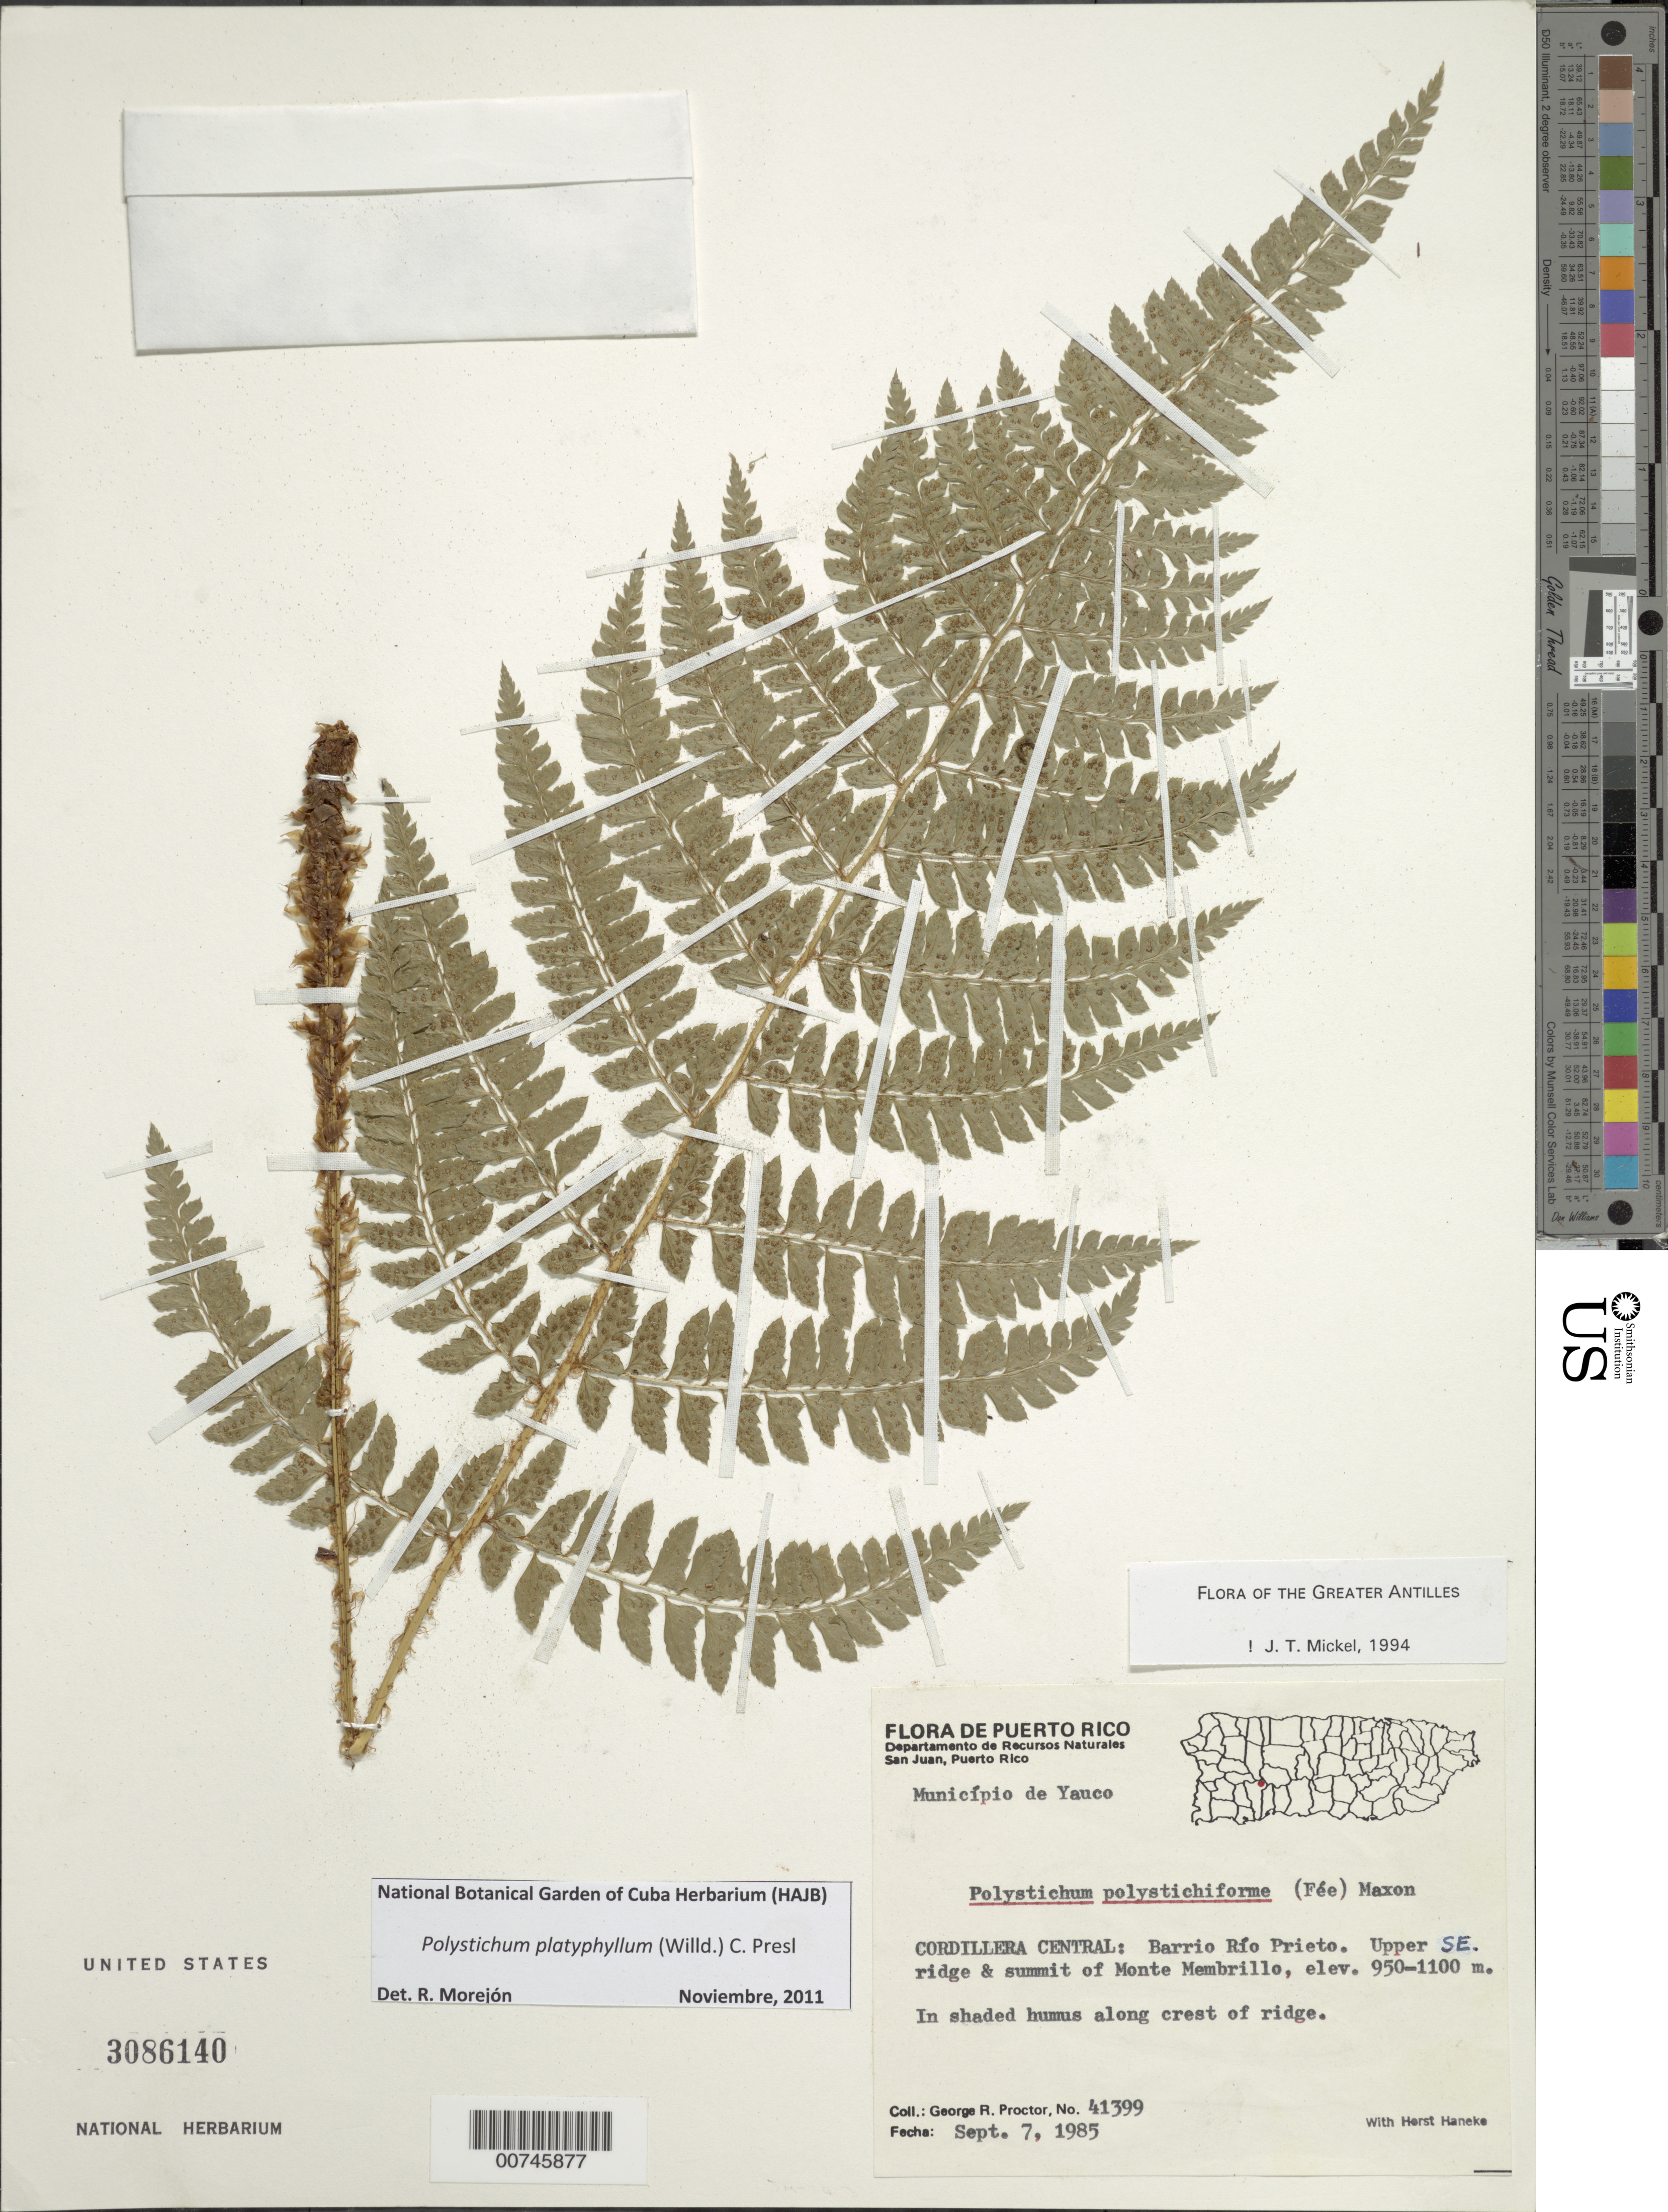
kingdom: Plantae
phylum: Tracheophyta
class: Polypodiopsida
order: Polypodiales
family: Dryopteridaceae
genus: Polystichum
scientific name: Polystichum platyphyllum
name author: (Willd.) C. Presl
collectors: G. R. Proctor & H. Haneke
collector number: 41399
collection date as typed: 07 Sep 1985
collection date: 1985-09-07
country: Puerto Rico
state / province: Yauco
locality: Cordillera Central: Barrio Río Prieto. Upper SE ridge & summit of Monte Membrillo, Municipio de Yauco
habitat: In shaded humus along crest of ridge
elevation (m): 950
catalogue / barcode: US 3086140